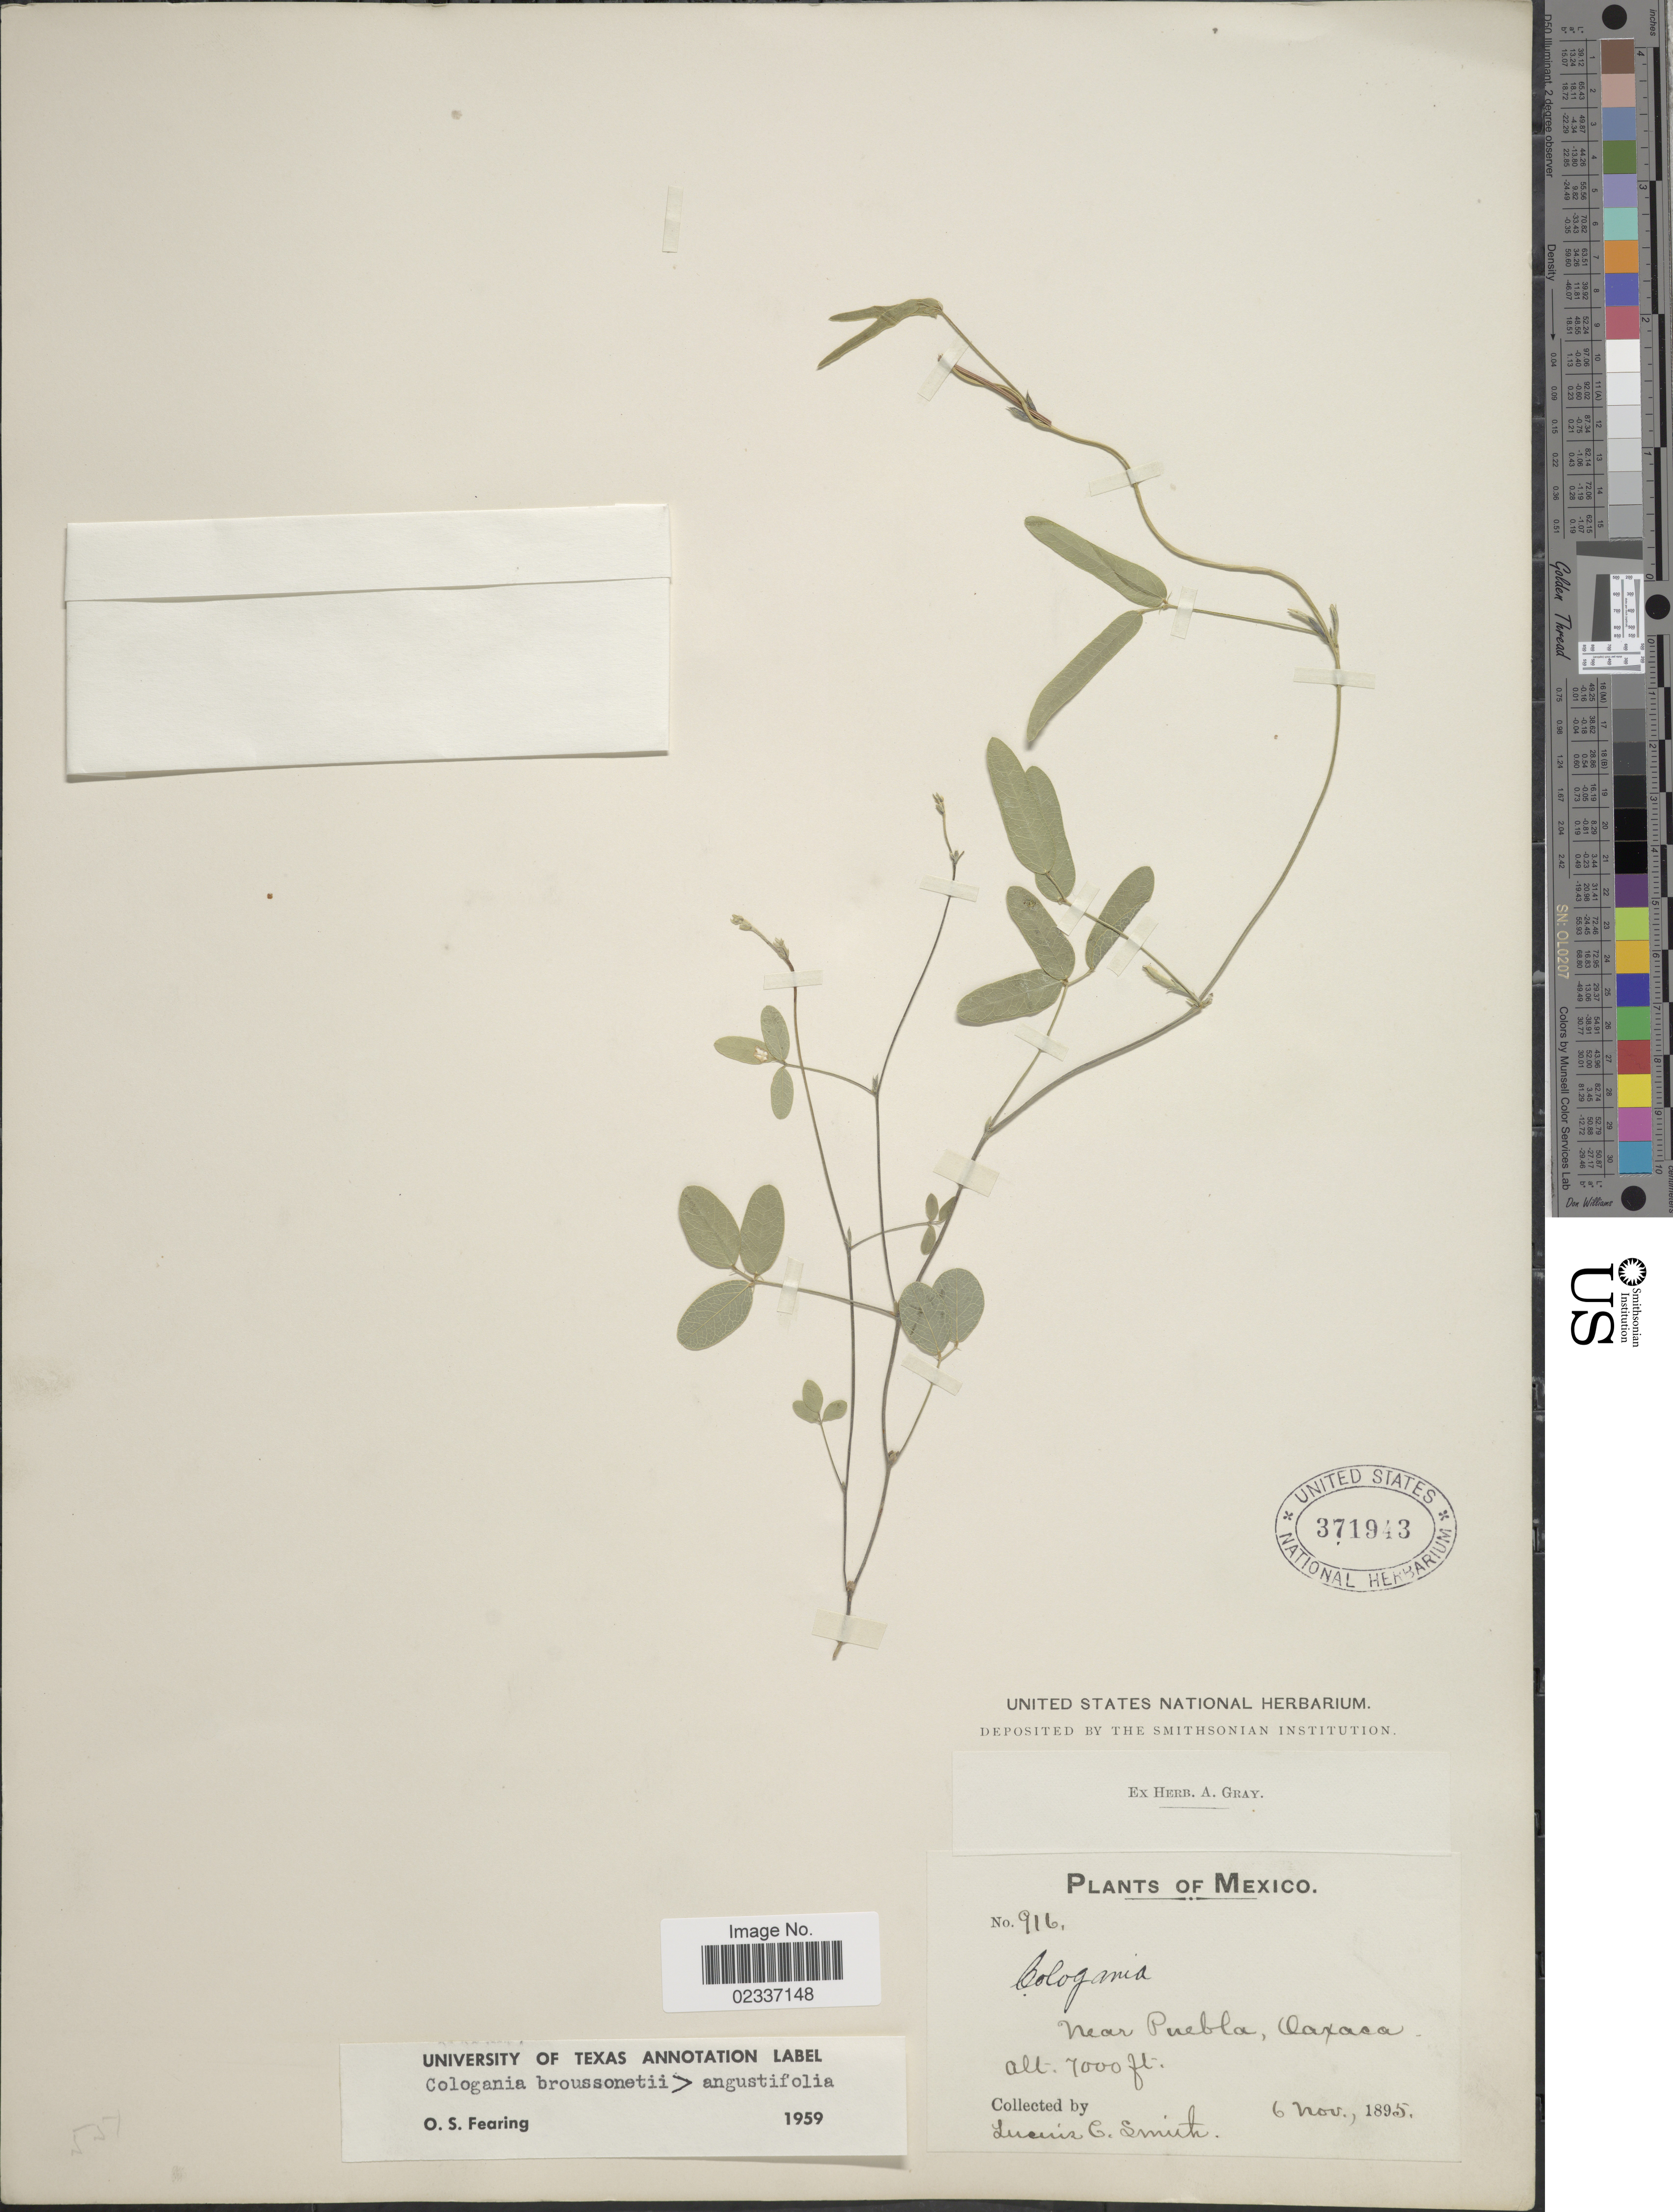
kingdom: Plantae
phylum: Tracheophyta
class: Magnoliopsida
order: Fabales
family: Fabaceae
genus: Cologania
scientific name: Cologania intermedia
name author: Kunth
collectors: L. C. Smith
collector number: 916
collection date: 1895-11-06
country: Mexico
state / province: Oaxaca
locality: Near Puebla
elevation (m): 2134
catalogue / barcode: US 371943